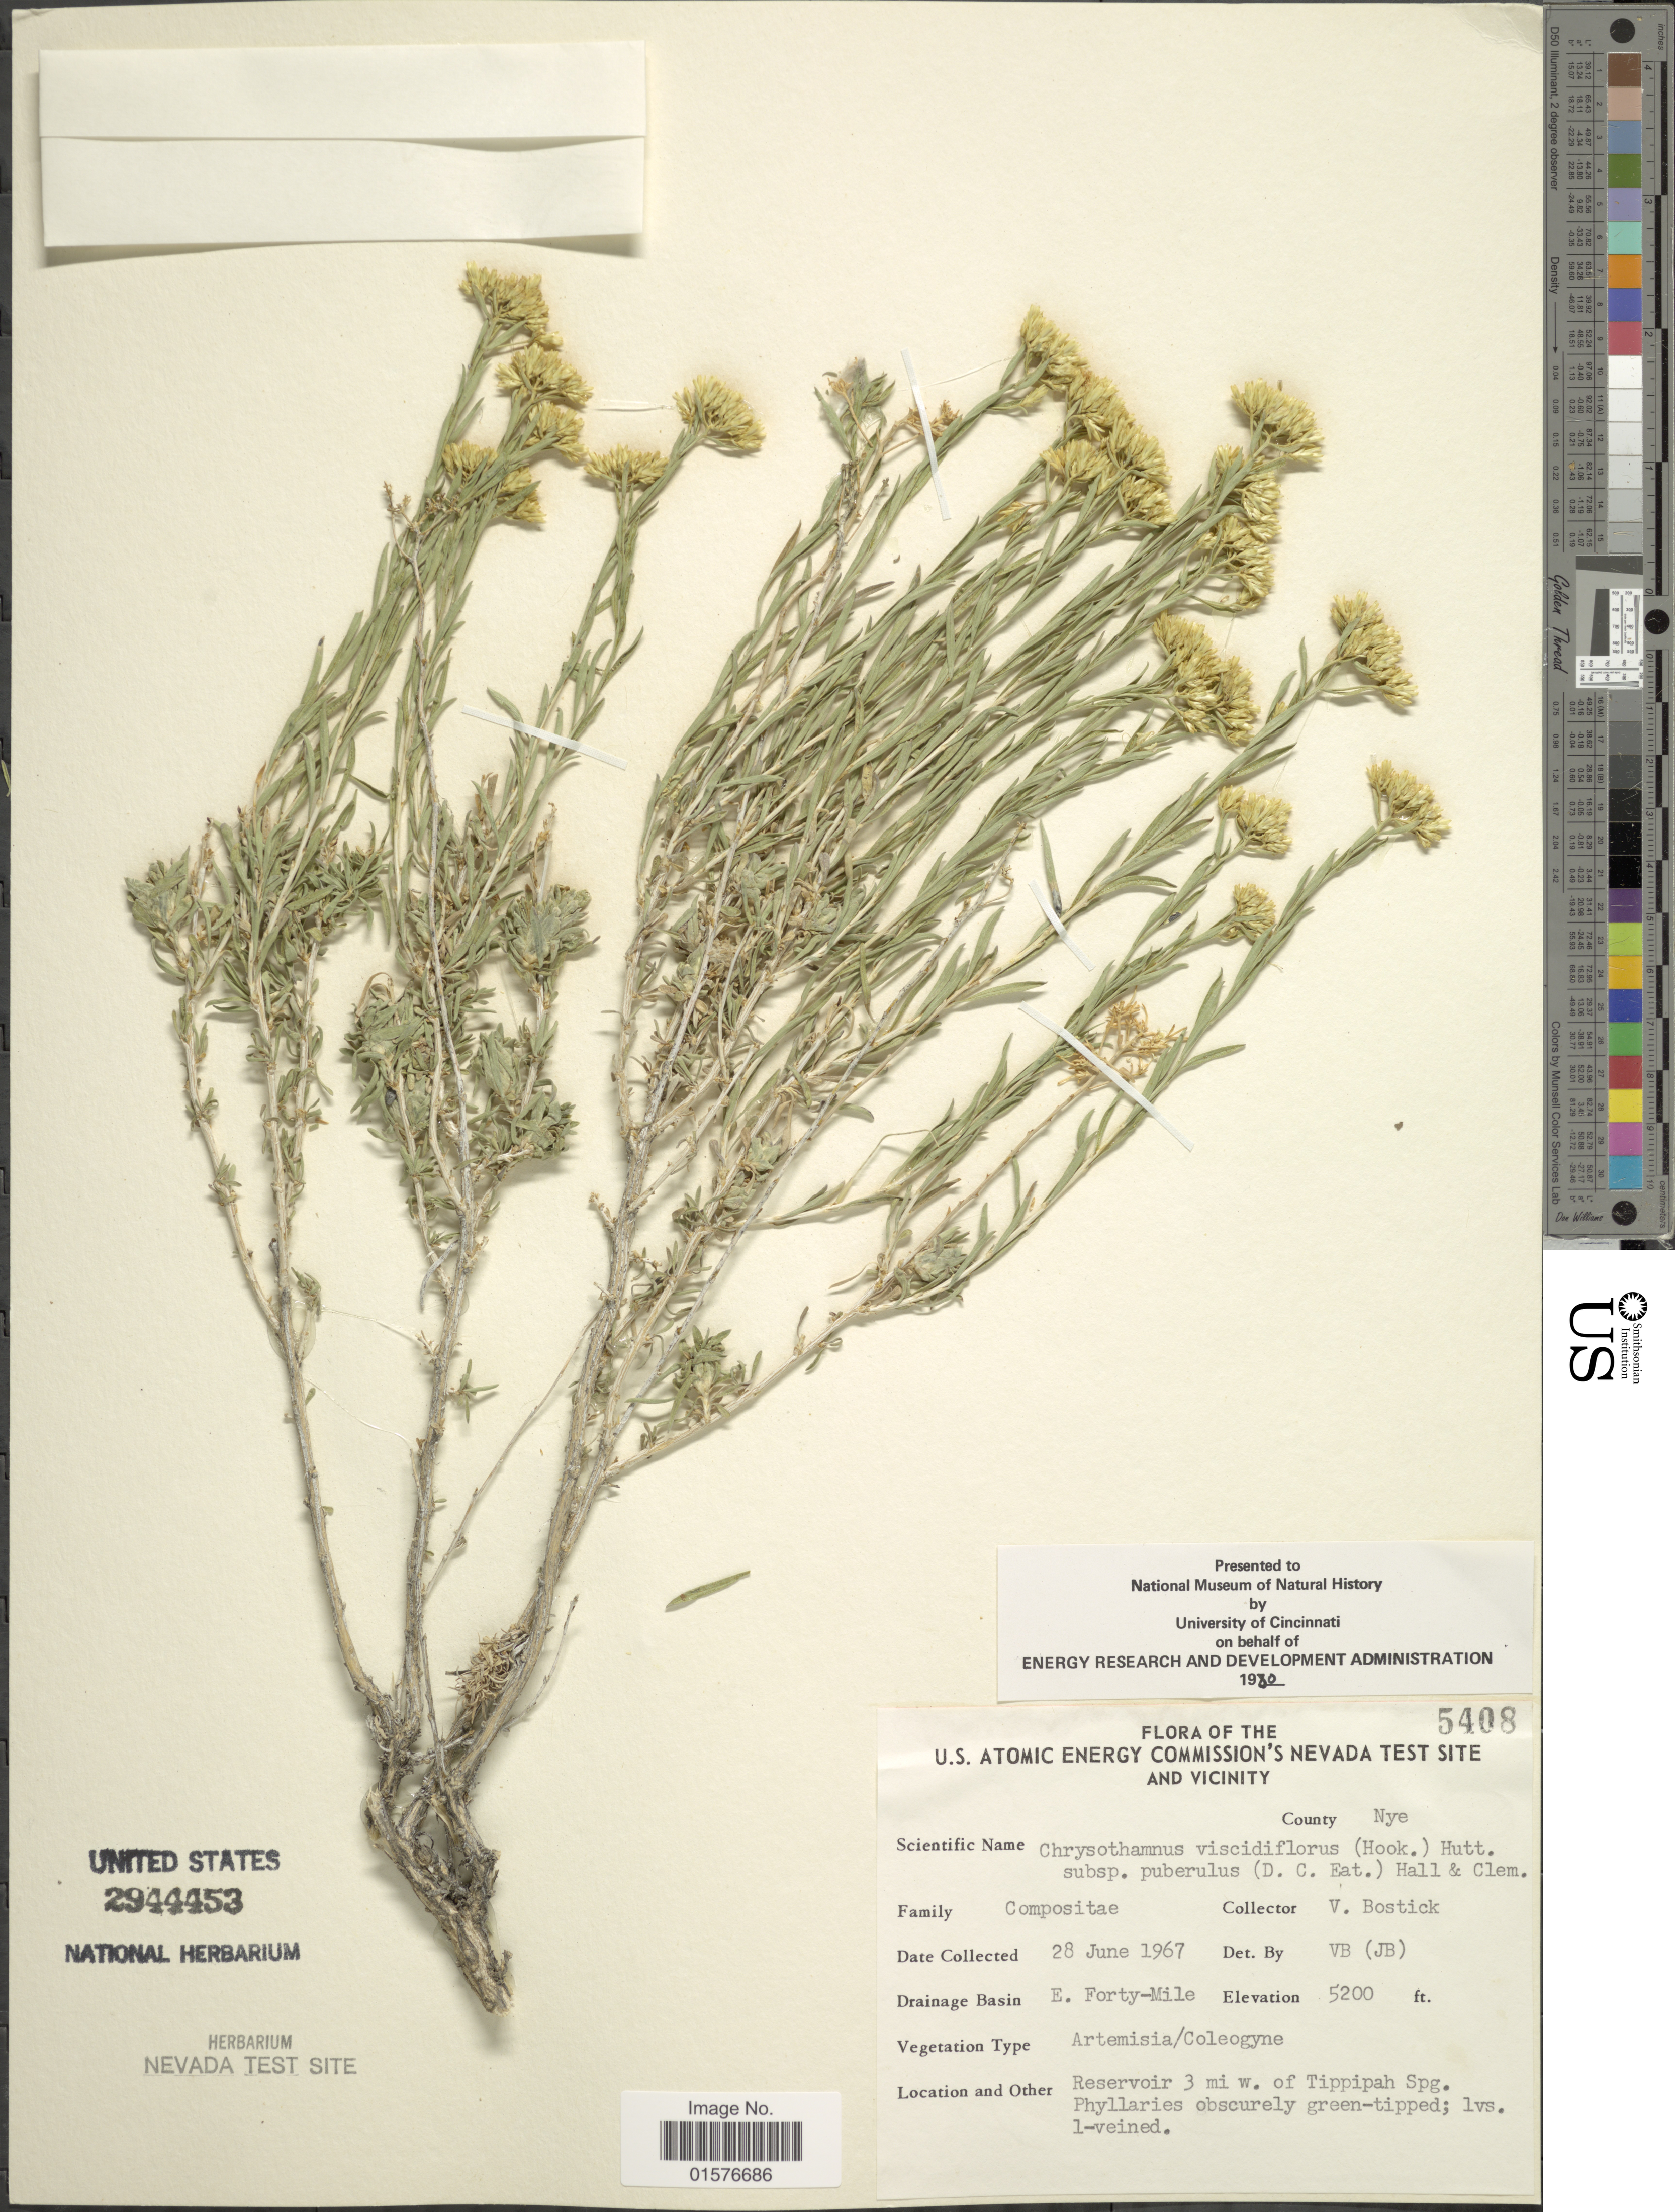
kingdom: Plantae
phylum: Tracheophyta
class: Magnoliopsida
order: Asterales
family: Asteraceae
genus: Chrysothamnus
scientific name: Chrysothamnus viscidiflorus subsp. puberulus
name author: (D.C. Eaton) H.M. Hall & Clem.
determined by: Urbatsch, Lowell E., Curator (LSU), Louisiana State University (UNITED STATES)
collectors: V. Bostick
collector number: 5408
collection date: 1967-06-28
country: United States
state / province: Nevada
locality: The U.S. Atomic Energy Commission's Nevada Test Site and Vicinity, County: Nye, Drainage Basin: E. Forty-Mile, Reservoir 3 mi w. of Tippipah Spg.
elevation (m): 1585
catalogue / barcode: US 2944453